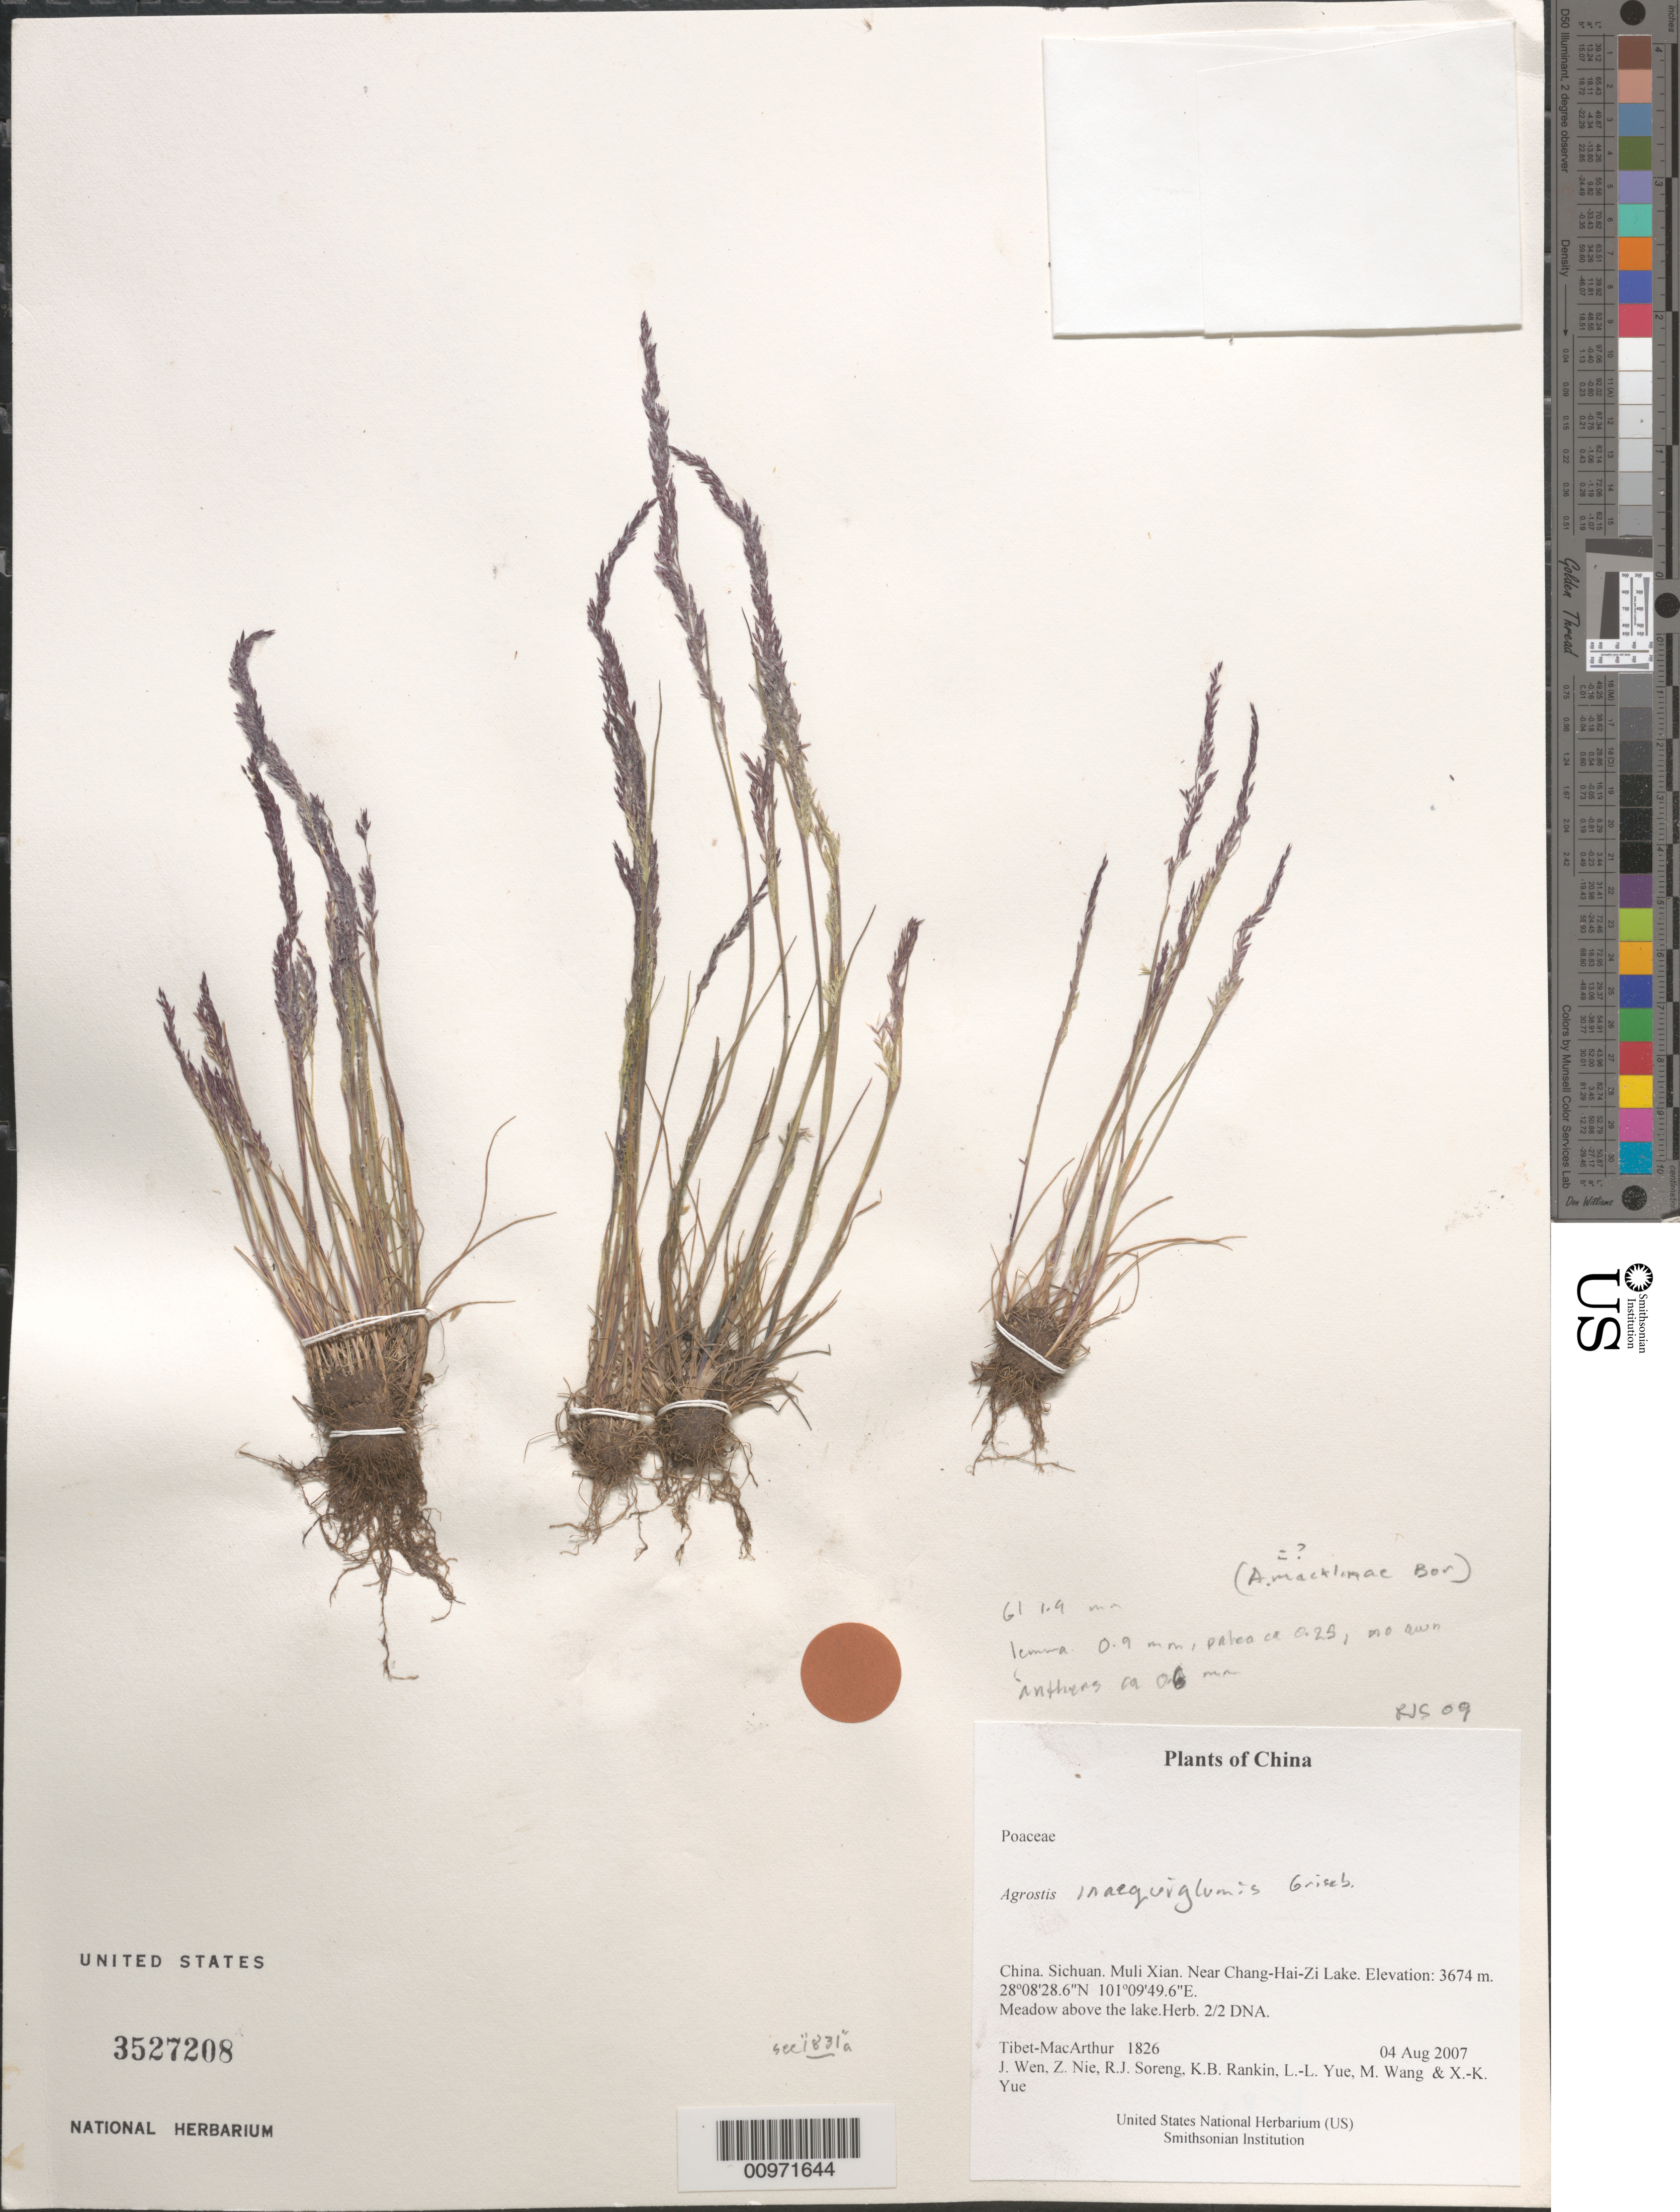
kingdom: Plantae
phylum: Tracheophyta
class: Liliopsida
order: Poales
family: Poaceae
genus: Agrostis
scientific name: Agrostis inaequiglumis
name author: Griseb.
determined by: Soreng, Robert J., Research Associate (BOT), Smithsonian Institution - National Museum of Natural History (UNITED STATES)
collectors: Tibet-MacArthur, J. Wen, Z. Nie, R. J. Soreng, K. Rankin, L. Yue, M. Wang & X. Yue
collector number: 1826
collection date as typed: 04 Aug 2007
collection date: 2007-08-04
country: China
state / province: Sichuan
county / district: Muli Xian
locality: Near Chang-Hai-Zi Lake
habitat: Meadow above the lake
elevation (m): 3674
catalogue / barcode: US 3527208